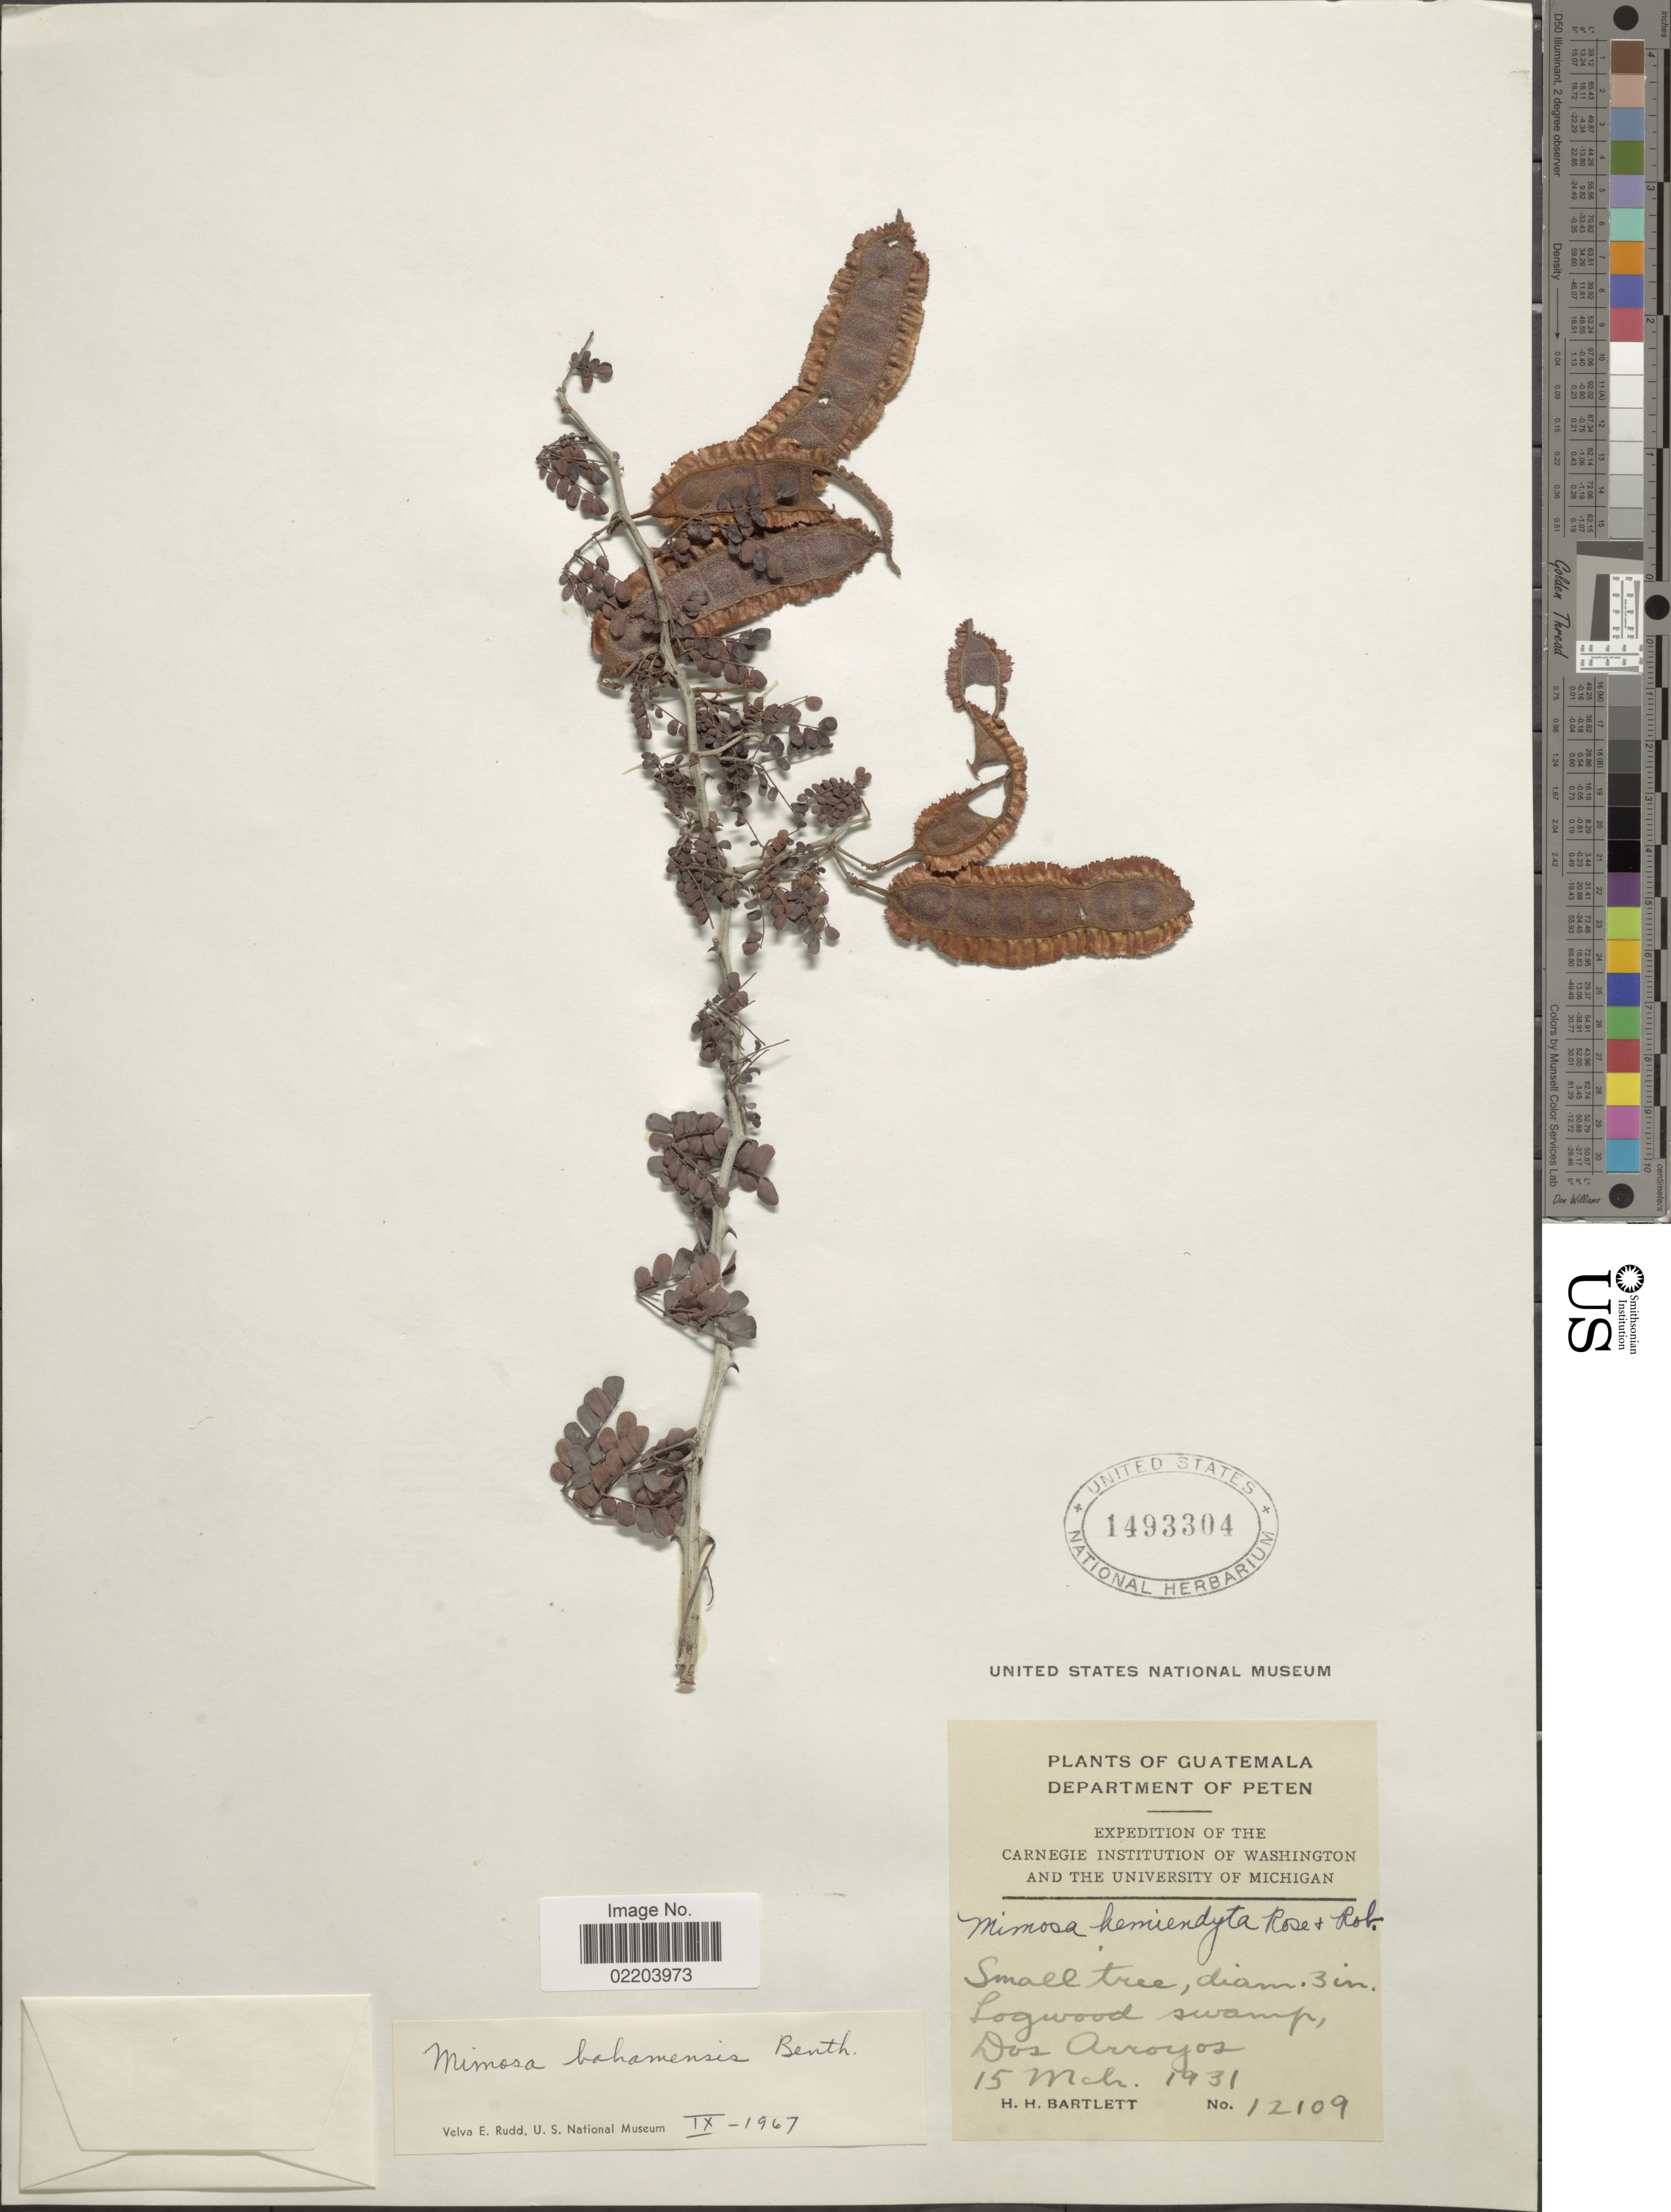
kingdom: Plantae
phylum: Tracheophyta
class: Magnoliopsida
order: Fabales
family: Fabaceae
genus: Mimosa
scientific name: Mimosa bahamensis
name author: Benth.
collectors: H. H. Bartlett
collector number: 12109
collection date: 1931-03-15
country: Guatemala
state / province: El Petén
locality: Department of Peten. Logwood swamp, Dos Arroyos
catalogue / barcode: US 1493304